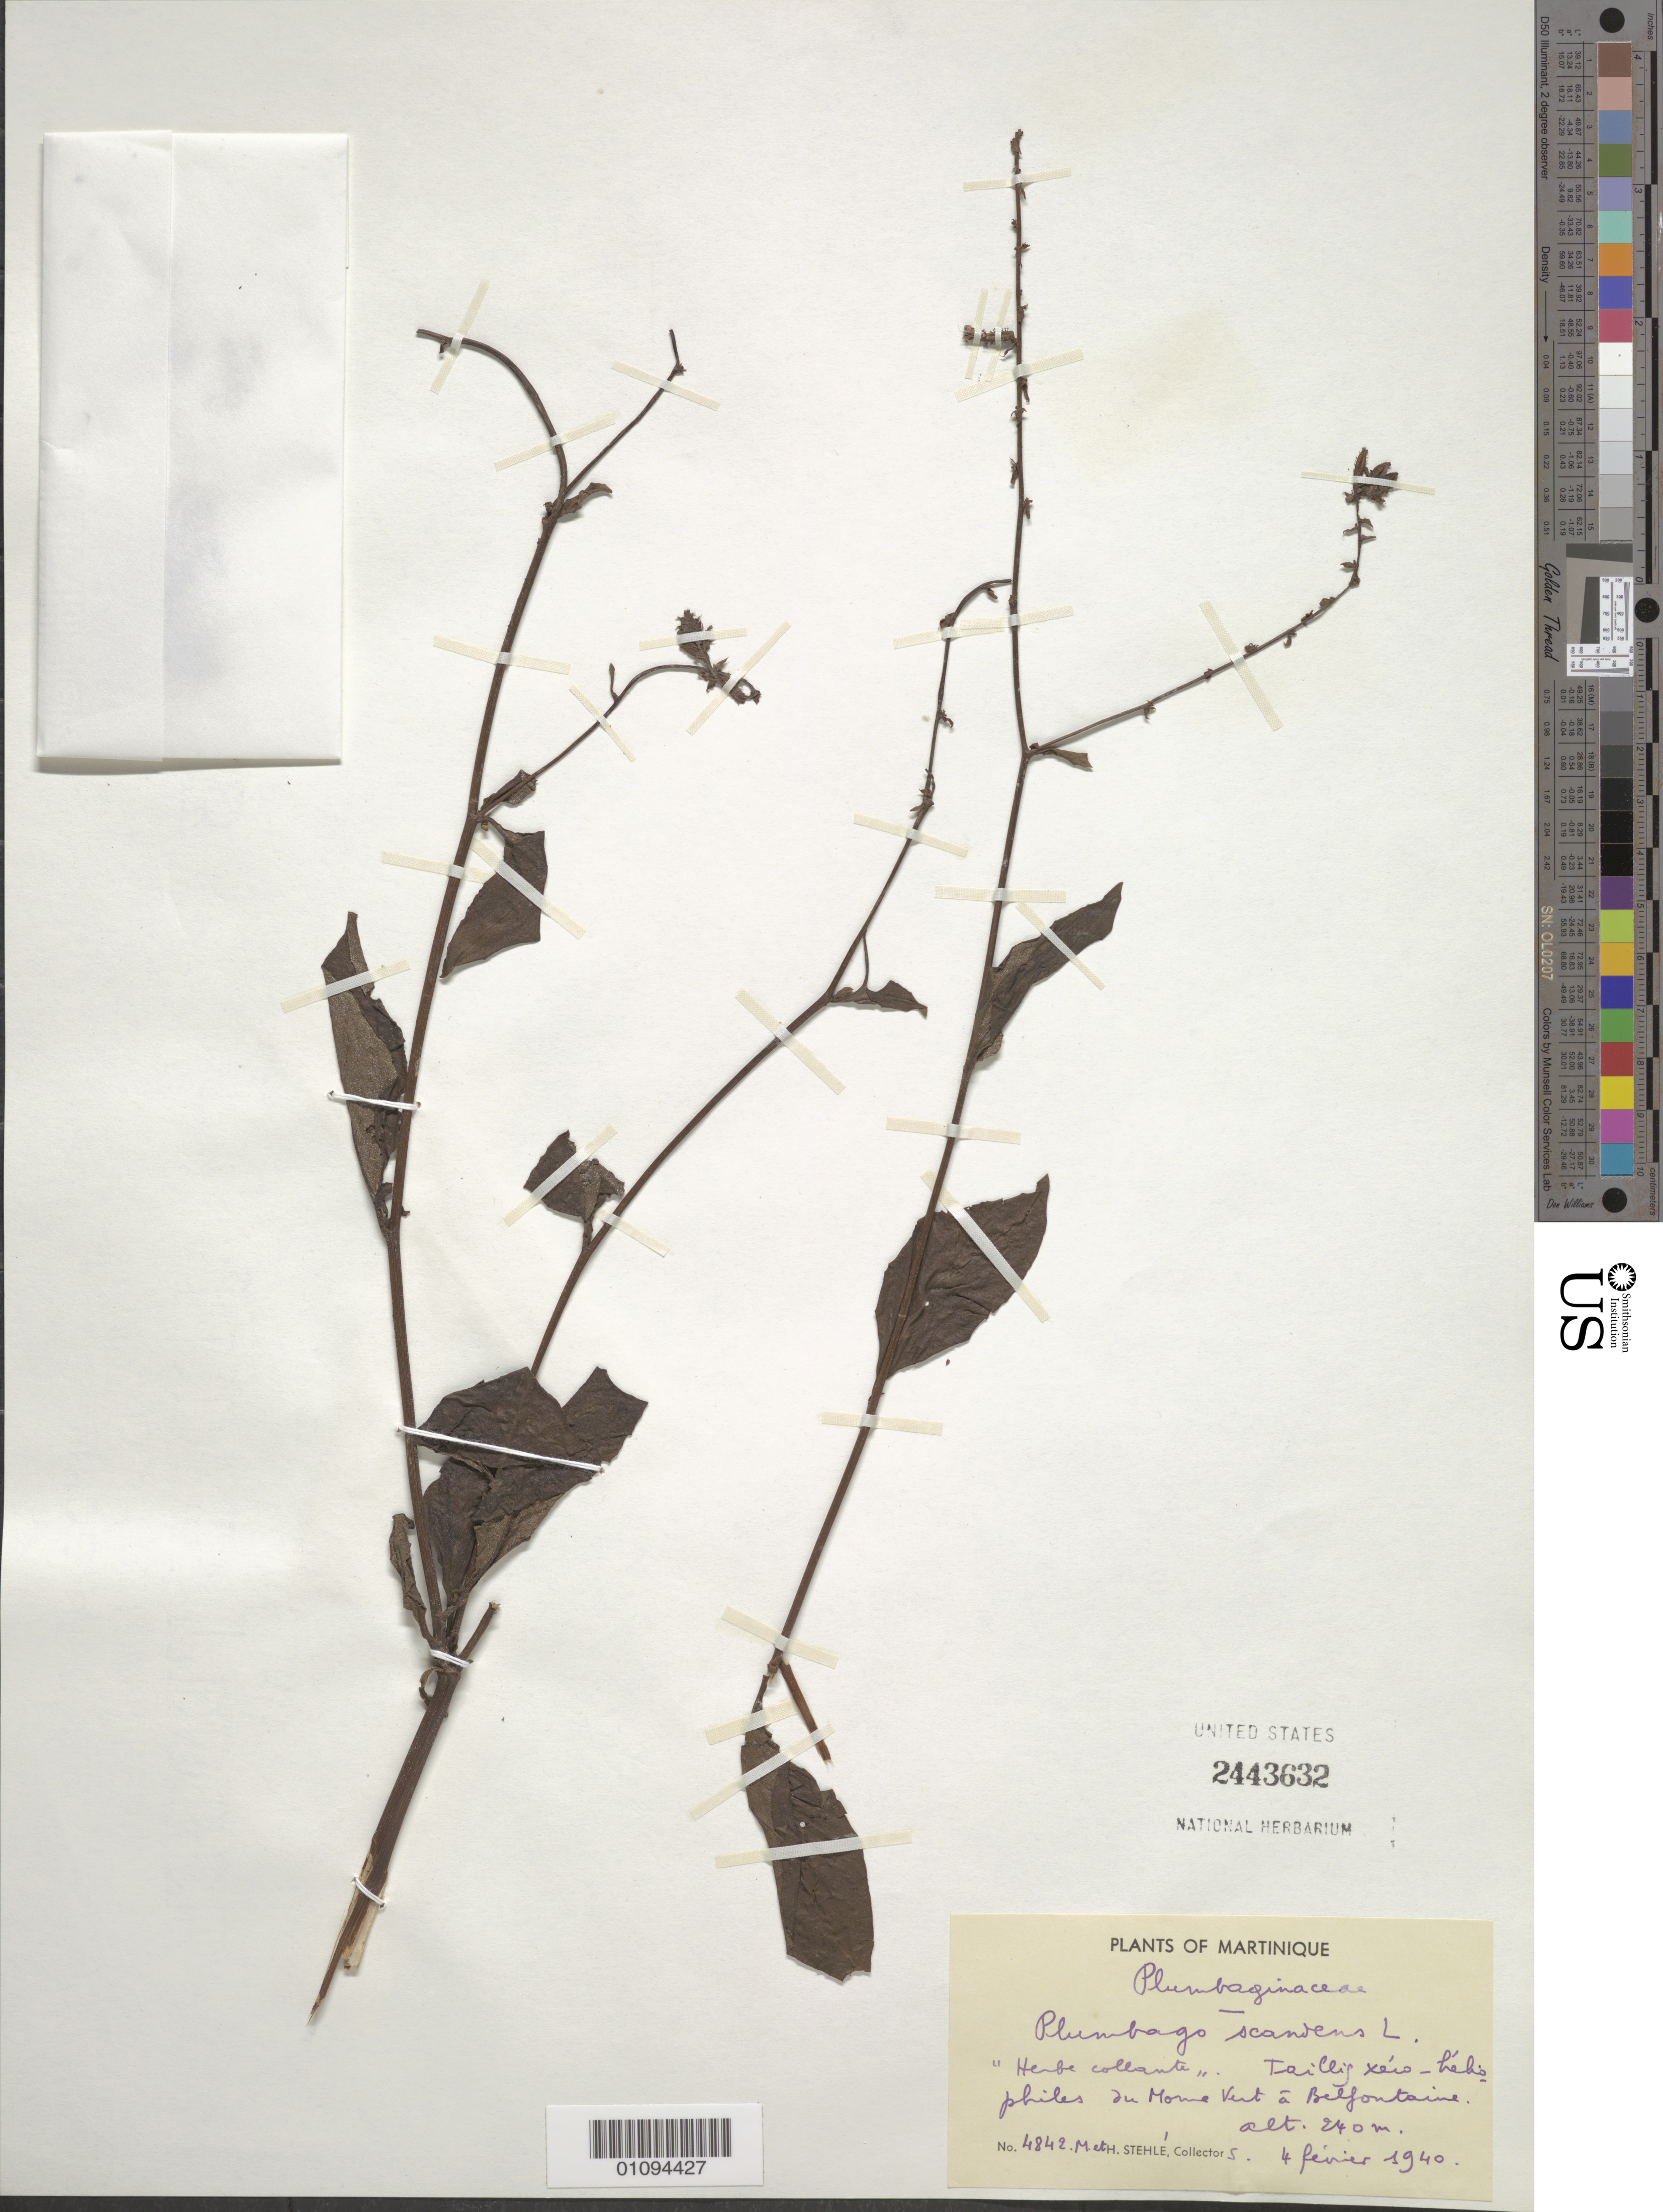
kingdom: Plantae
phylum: Tracheophyta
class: Magnoliopsida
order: Caryophyllales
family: Plumbaginaceae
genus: Plumbago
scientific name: Plumbago scandens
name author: L.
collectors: M. Stehlé & H. Stehlé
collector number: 4842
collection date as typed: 04 Feb 1940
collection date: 1940-02-04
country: Martinique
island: Martinique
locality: Morne Vert a Bellefontaine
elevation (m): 240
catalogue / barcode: US 2443632